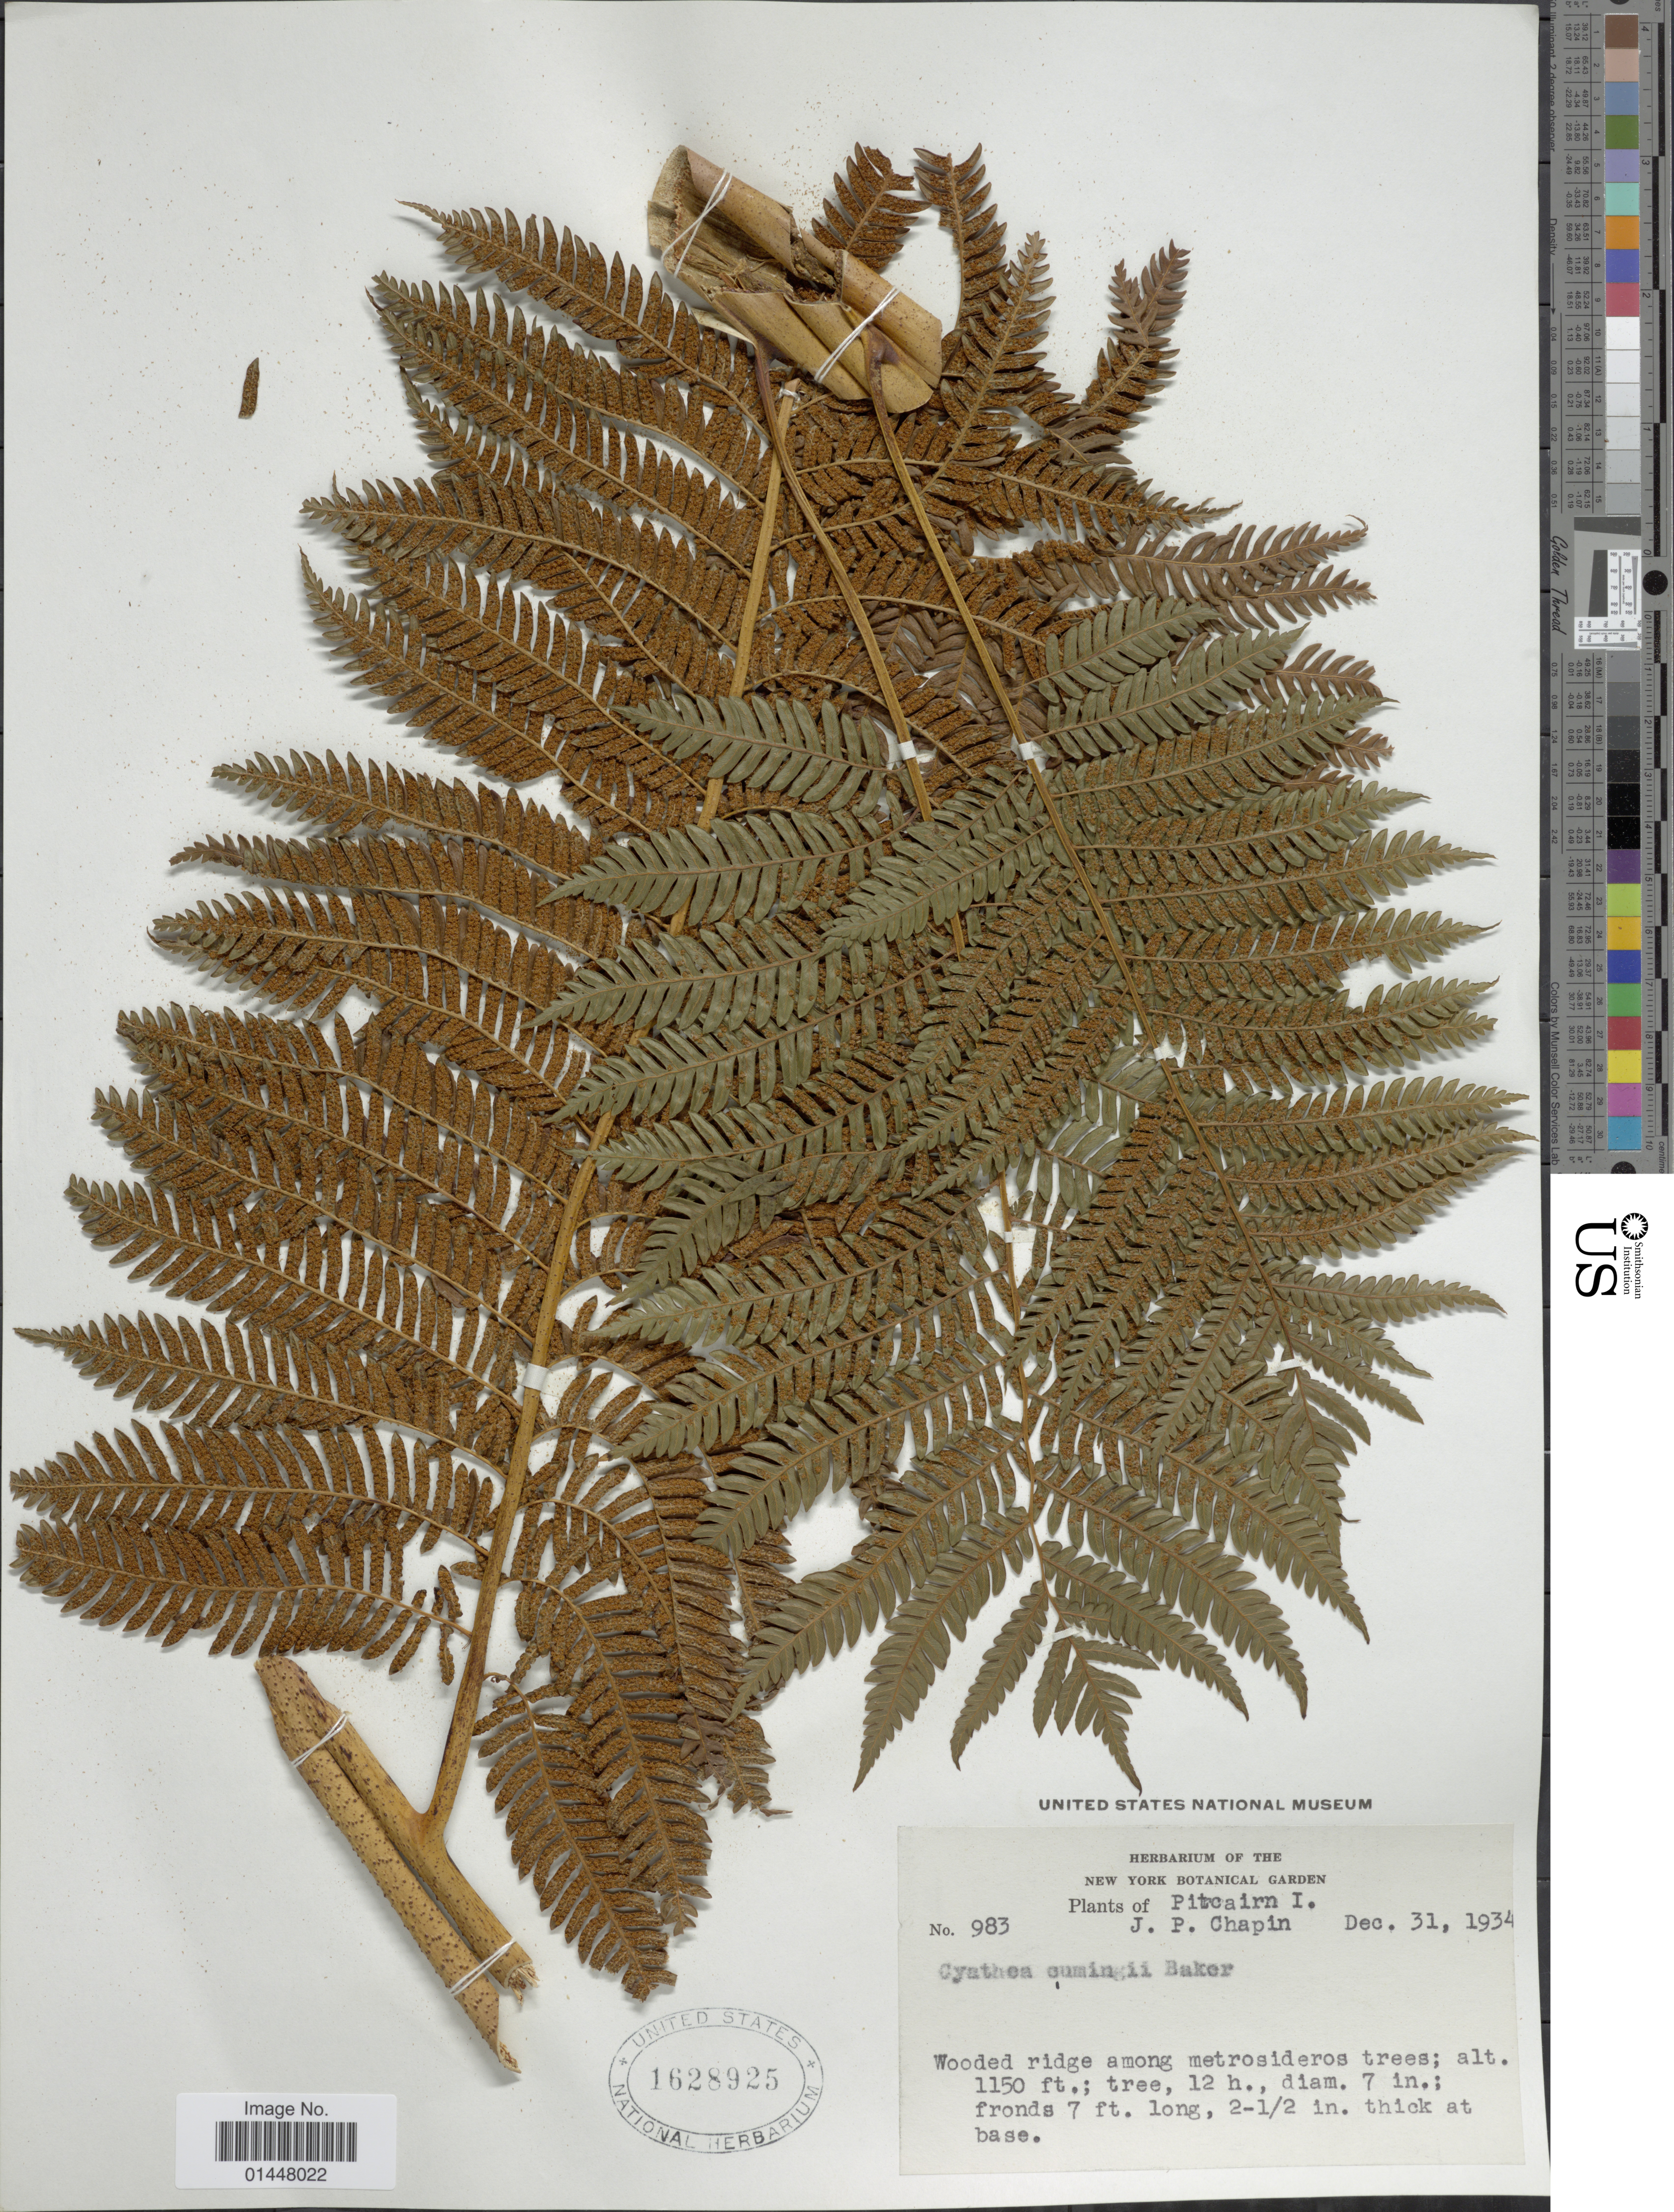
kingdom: Plantae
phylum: Tracheophyta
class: Polypodiopsida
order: Cyatheales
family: Cyatheaceae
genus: Sphaeropteris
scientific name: Sphaeropteris medullaris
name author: (G. Forst.) Bernh.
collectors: J. Chapin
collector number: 983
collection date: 1934-12-31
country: Pitcairn Islands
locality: Wooded ridge among metrosideros trees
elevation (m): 351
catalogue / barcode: US 1628925